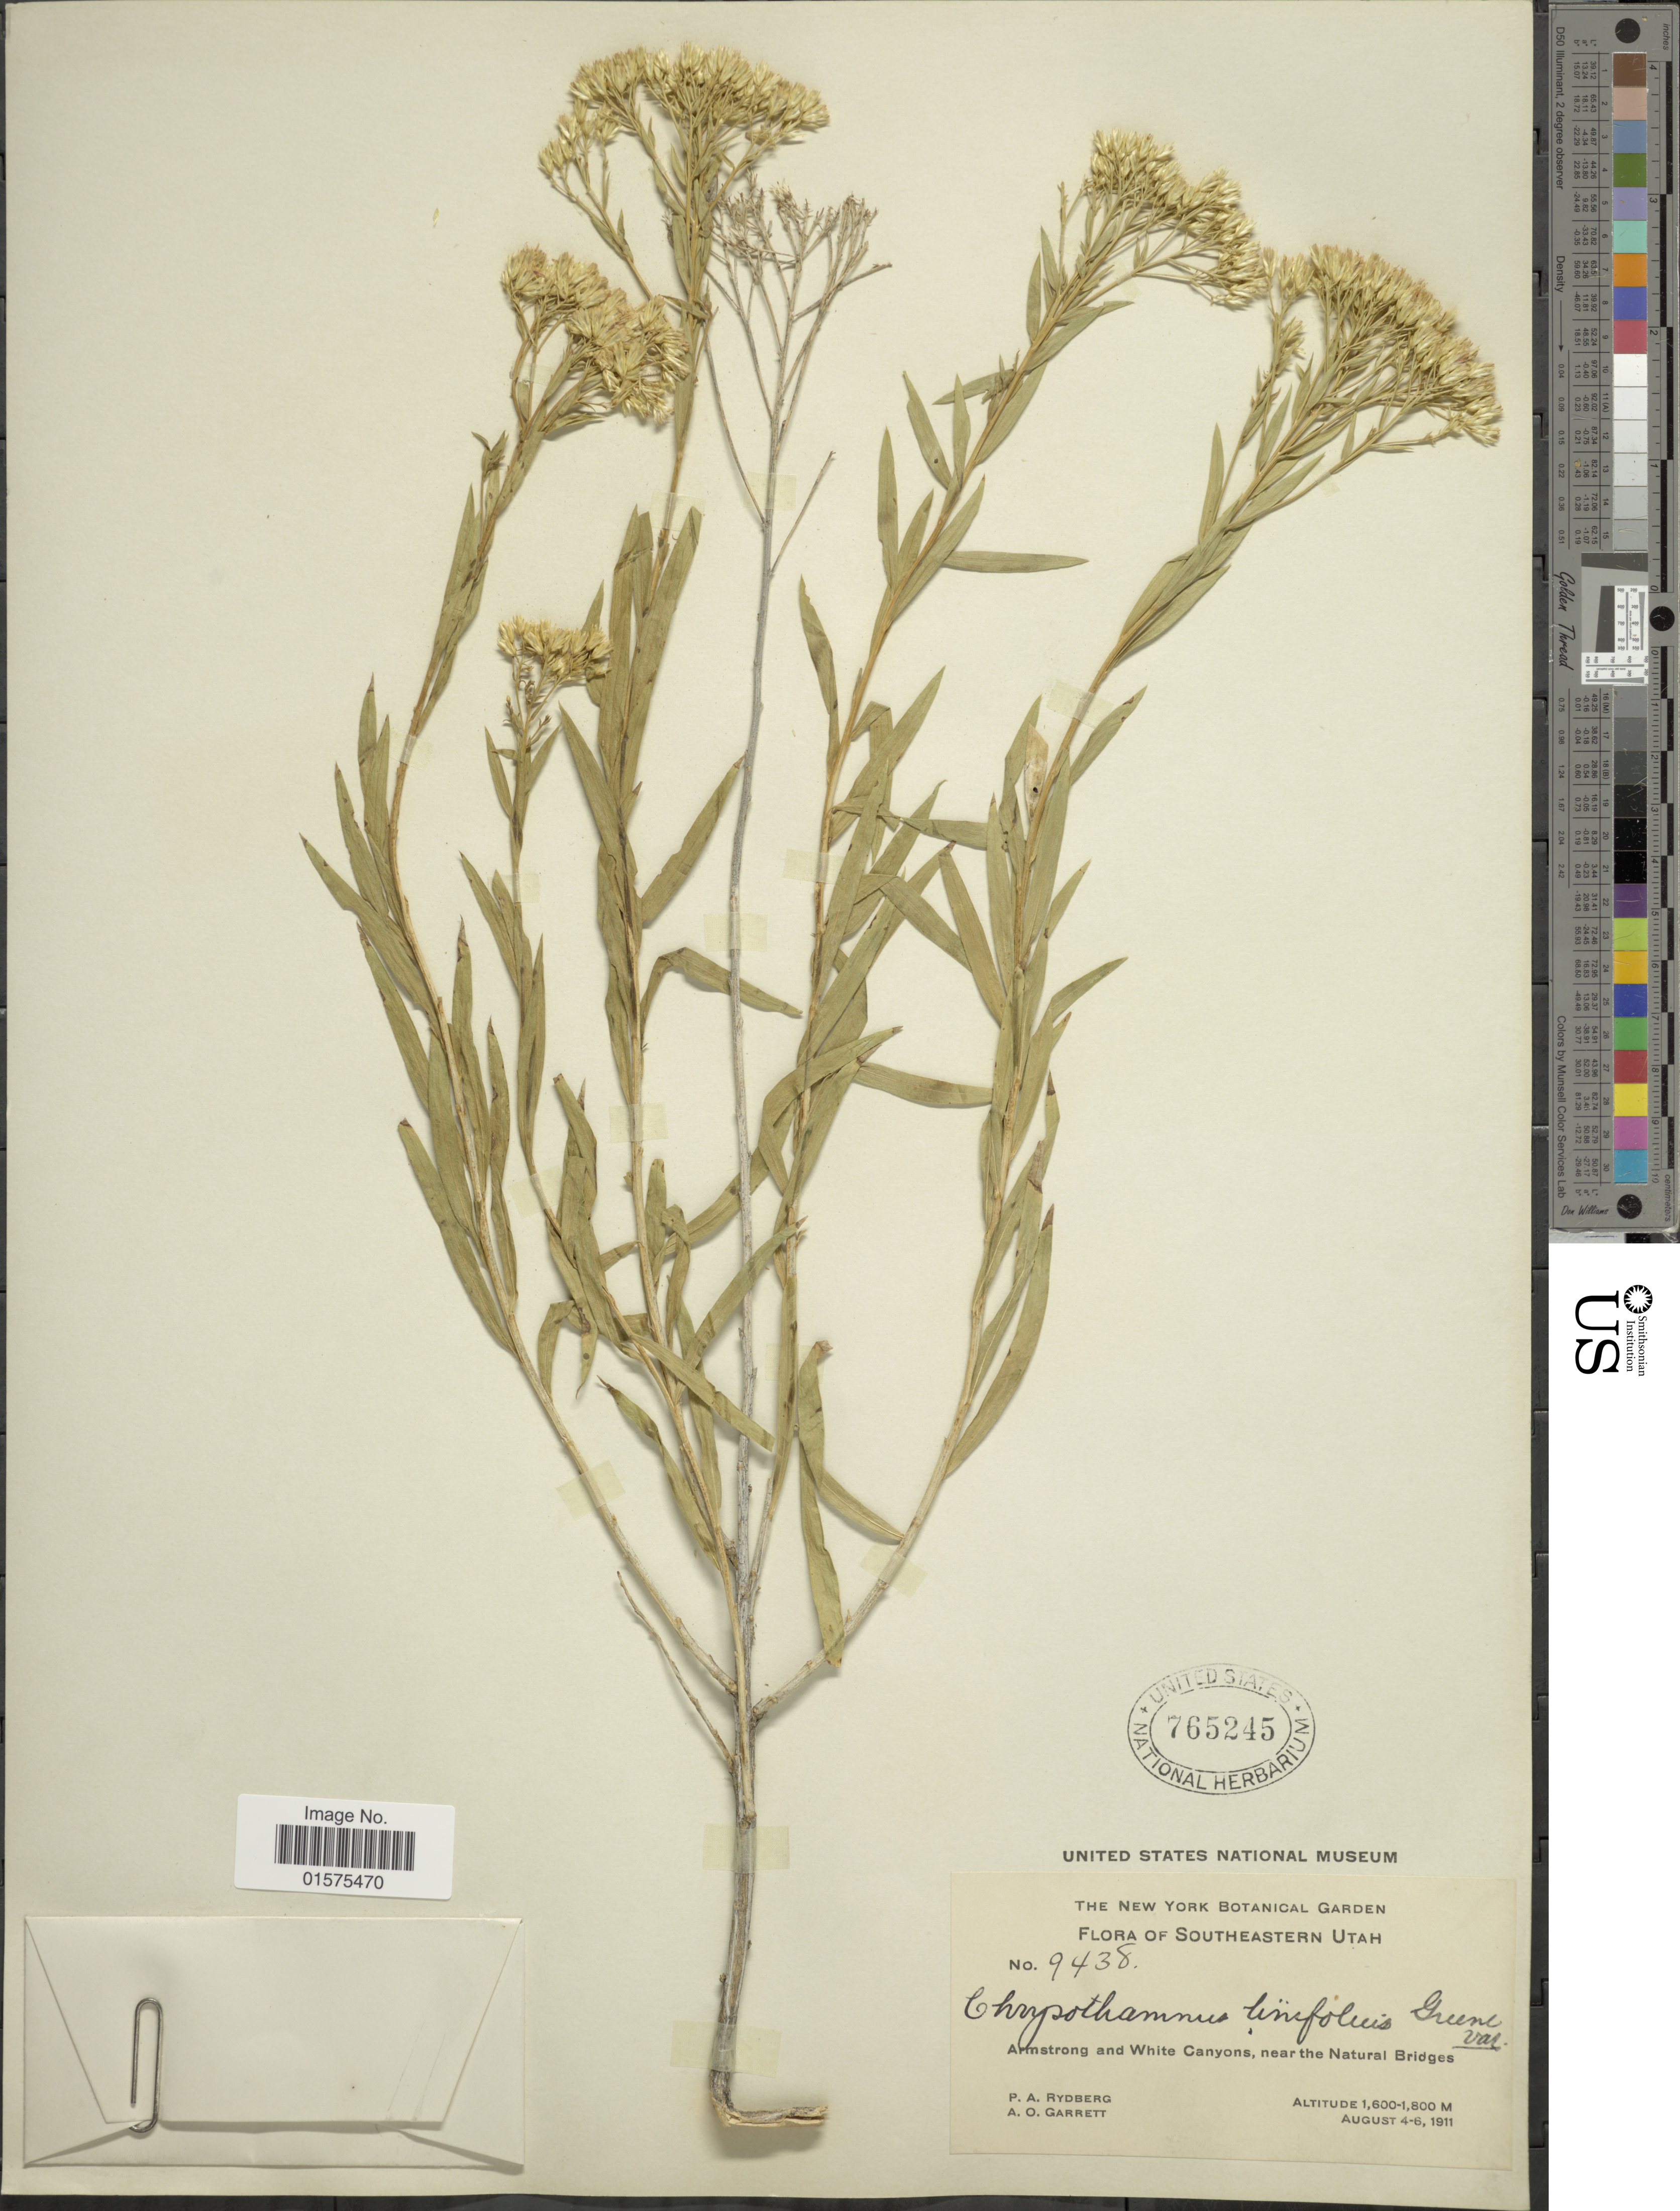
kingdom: Plantae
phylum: Tracheophyta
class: Magnoliopsida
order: Asterales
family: Asteraceae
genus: Lorandersonia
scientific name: Lorandersonia linifolia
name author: (S.W. Greene) et al.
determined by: Urbatsch, Lowell E., Curator (LSU), Louisiana State University (UNITED STATES)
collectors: P. A. Rydberg & A. O. Garrett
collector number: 9438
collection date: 1911-08-04/1911-08-06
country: United States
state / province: Utah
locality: Southeastern Utah. Armstrong and White Canyons, near the Natural Bridges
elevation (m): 1600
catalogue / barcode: US 765245